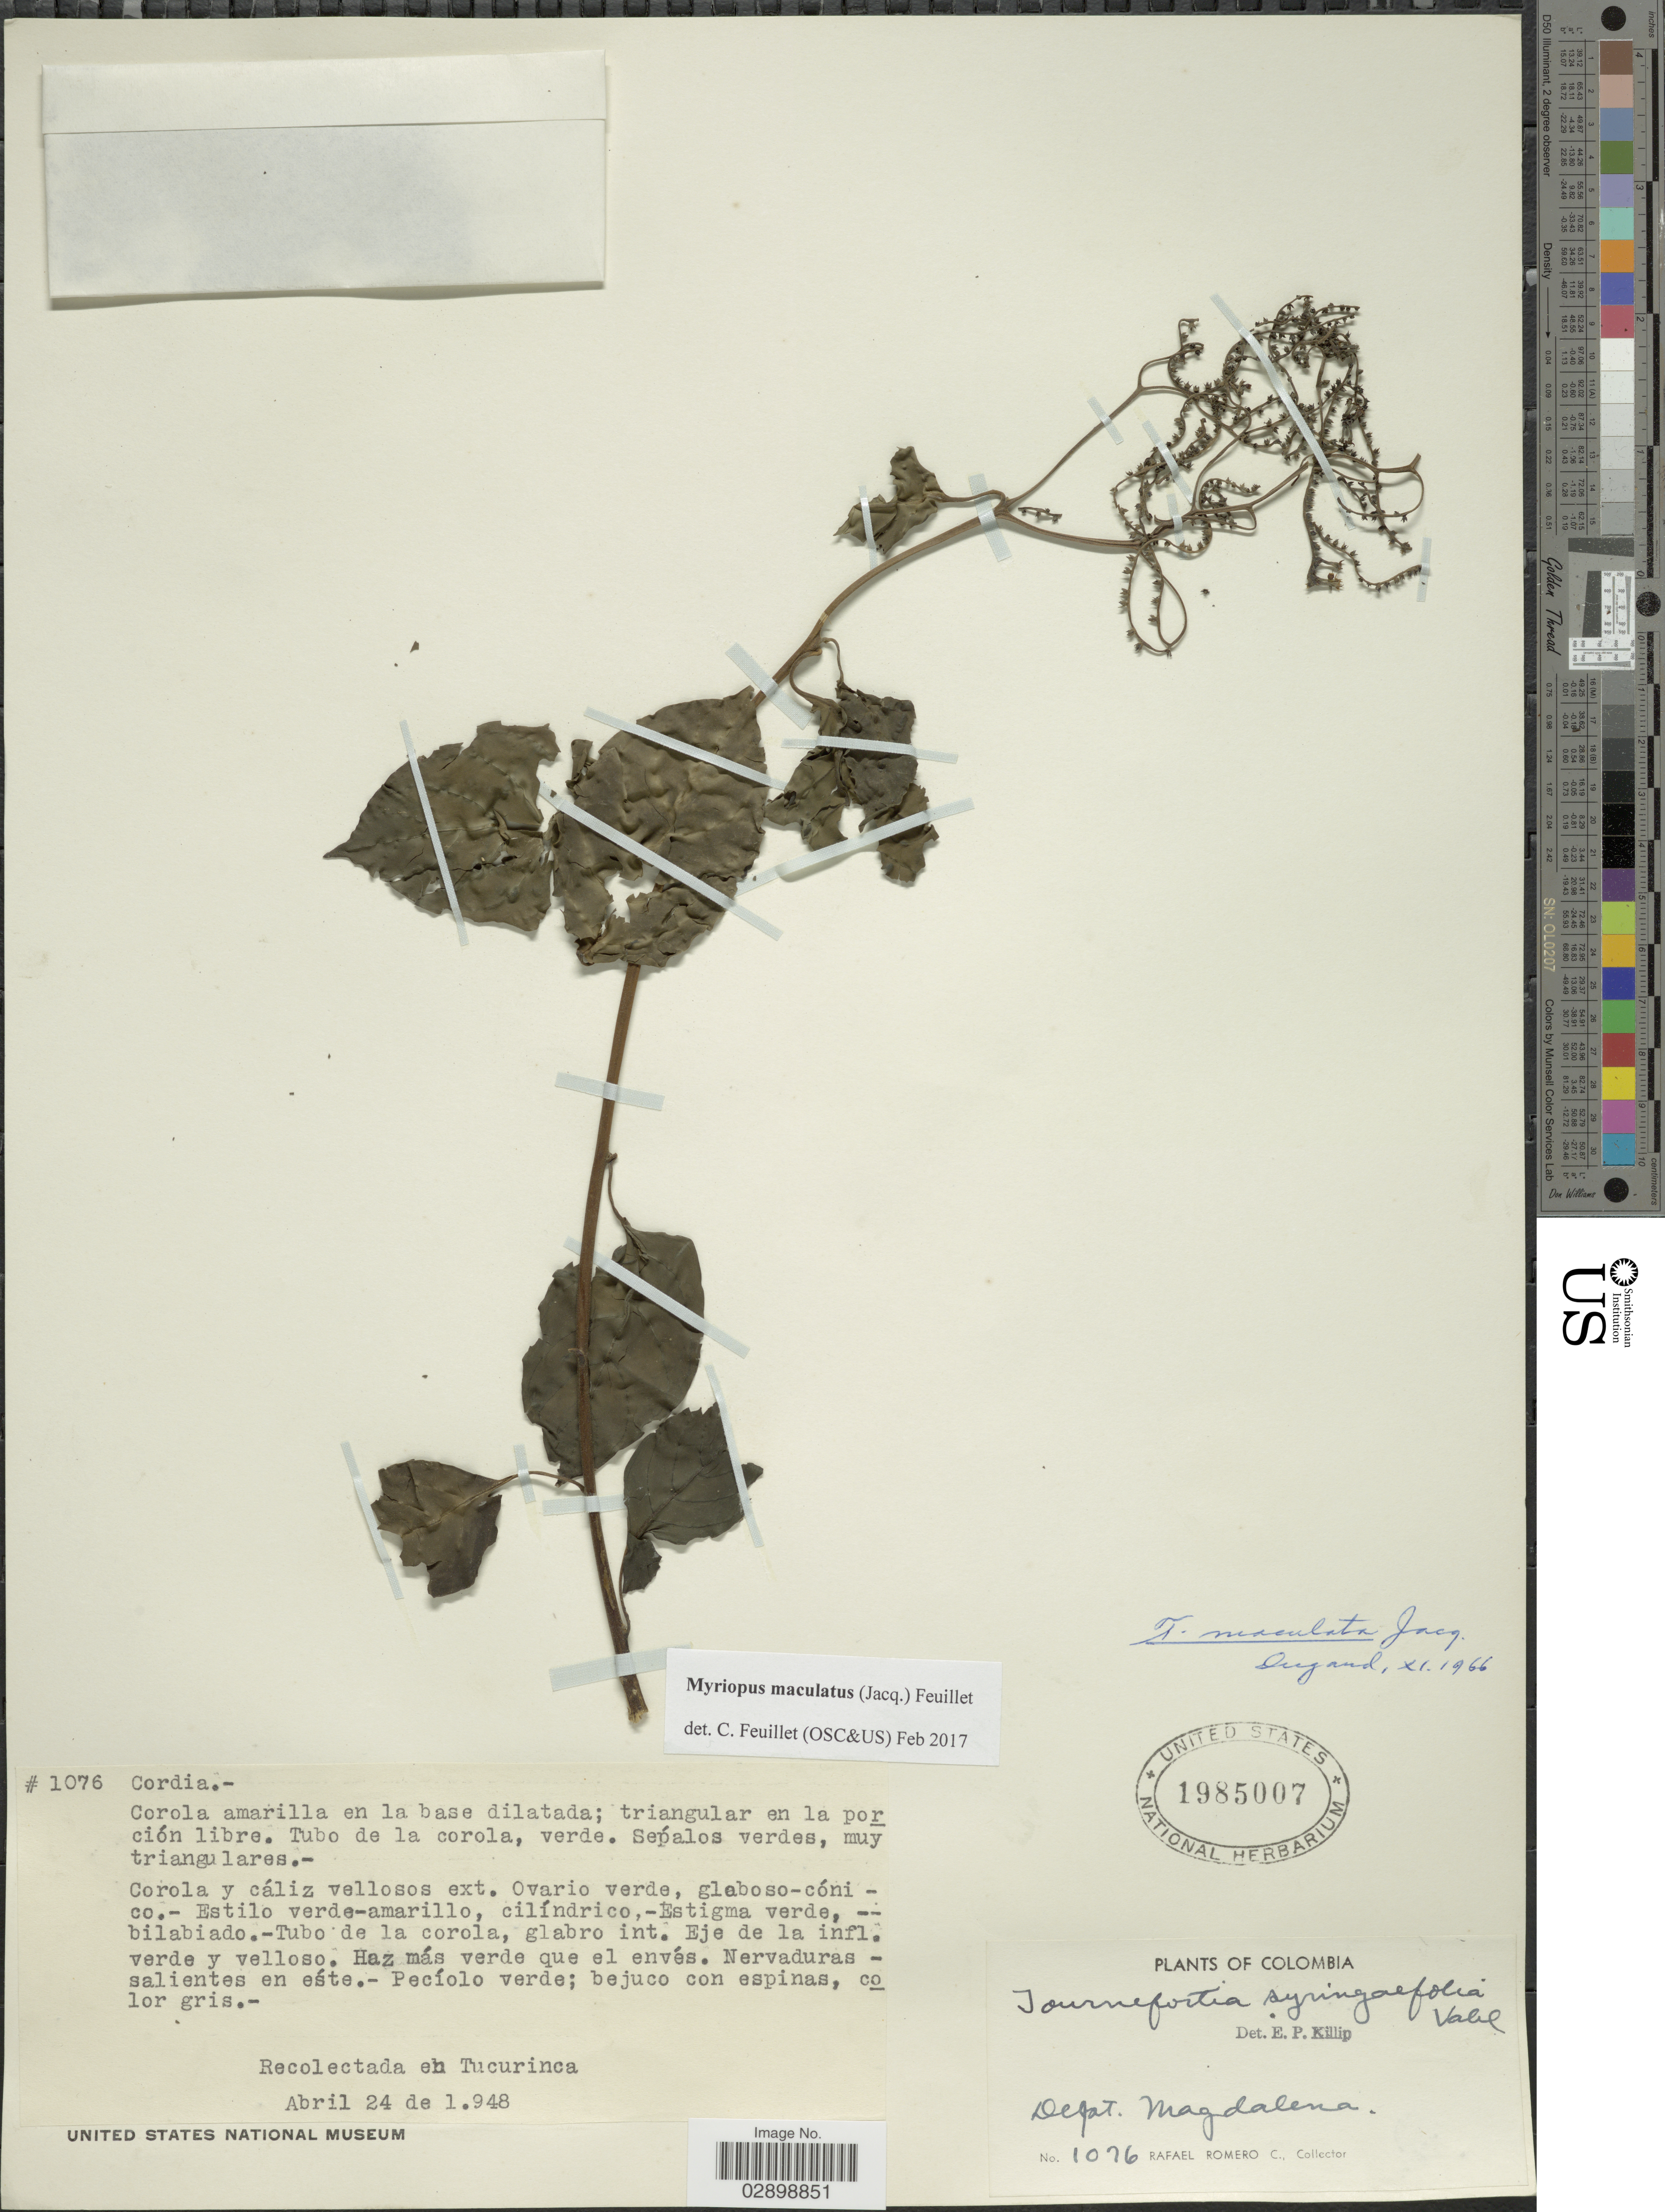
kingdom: Plantae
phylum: Tracheophyta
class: Magnoliopsida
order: Boraginales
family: Heliotropiaceae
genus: Myriopus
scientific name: Myriopus maculatus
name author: (Jacq.) Feuillet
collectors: R. Romero Castañeda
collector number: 1076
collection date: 1948-04-24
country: Colombia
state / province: Magdalena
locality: Dept. Magdalena. Tucurinca.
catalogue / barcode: US 1985007